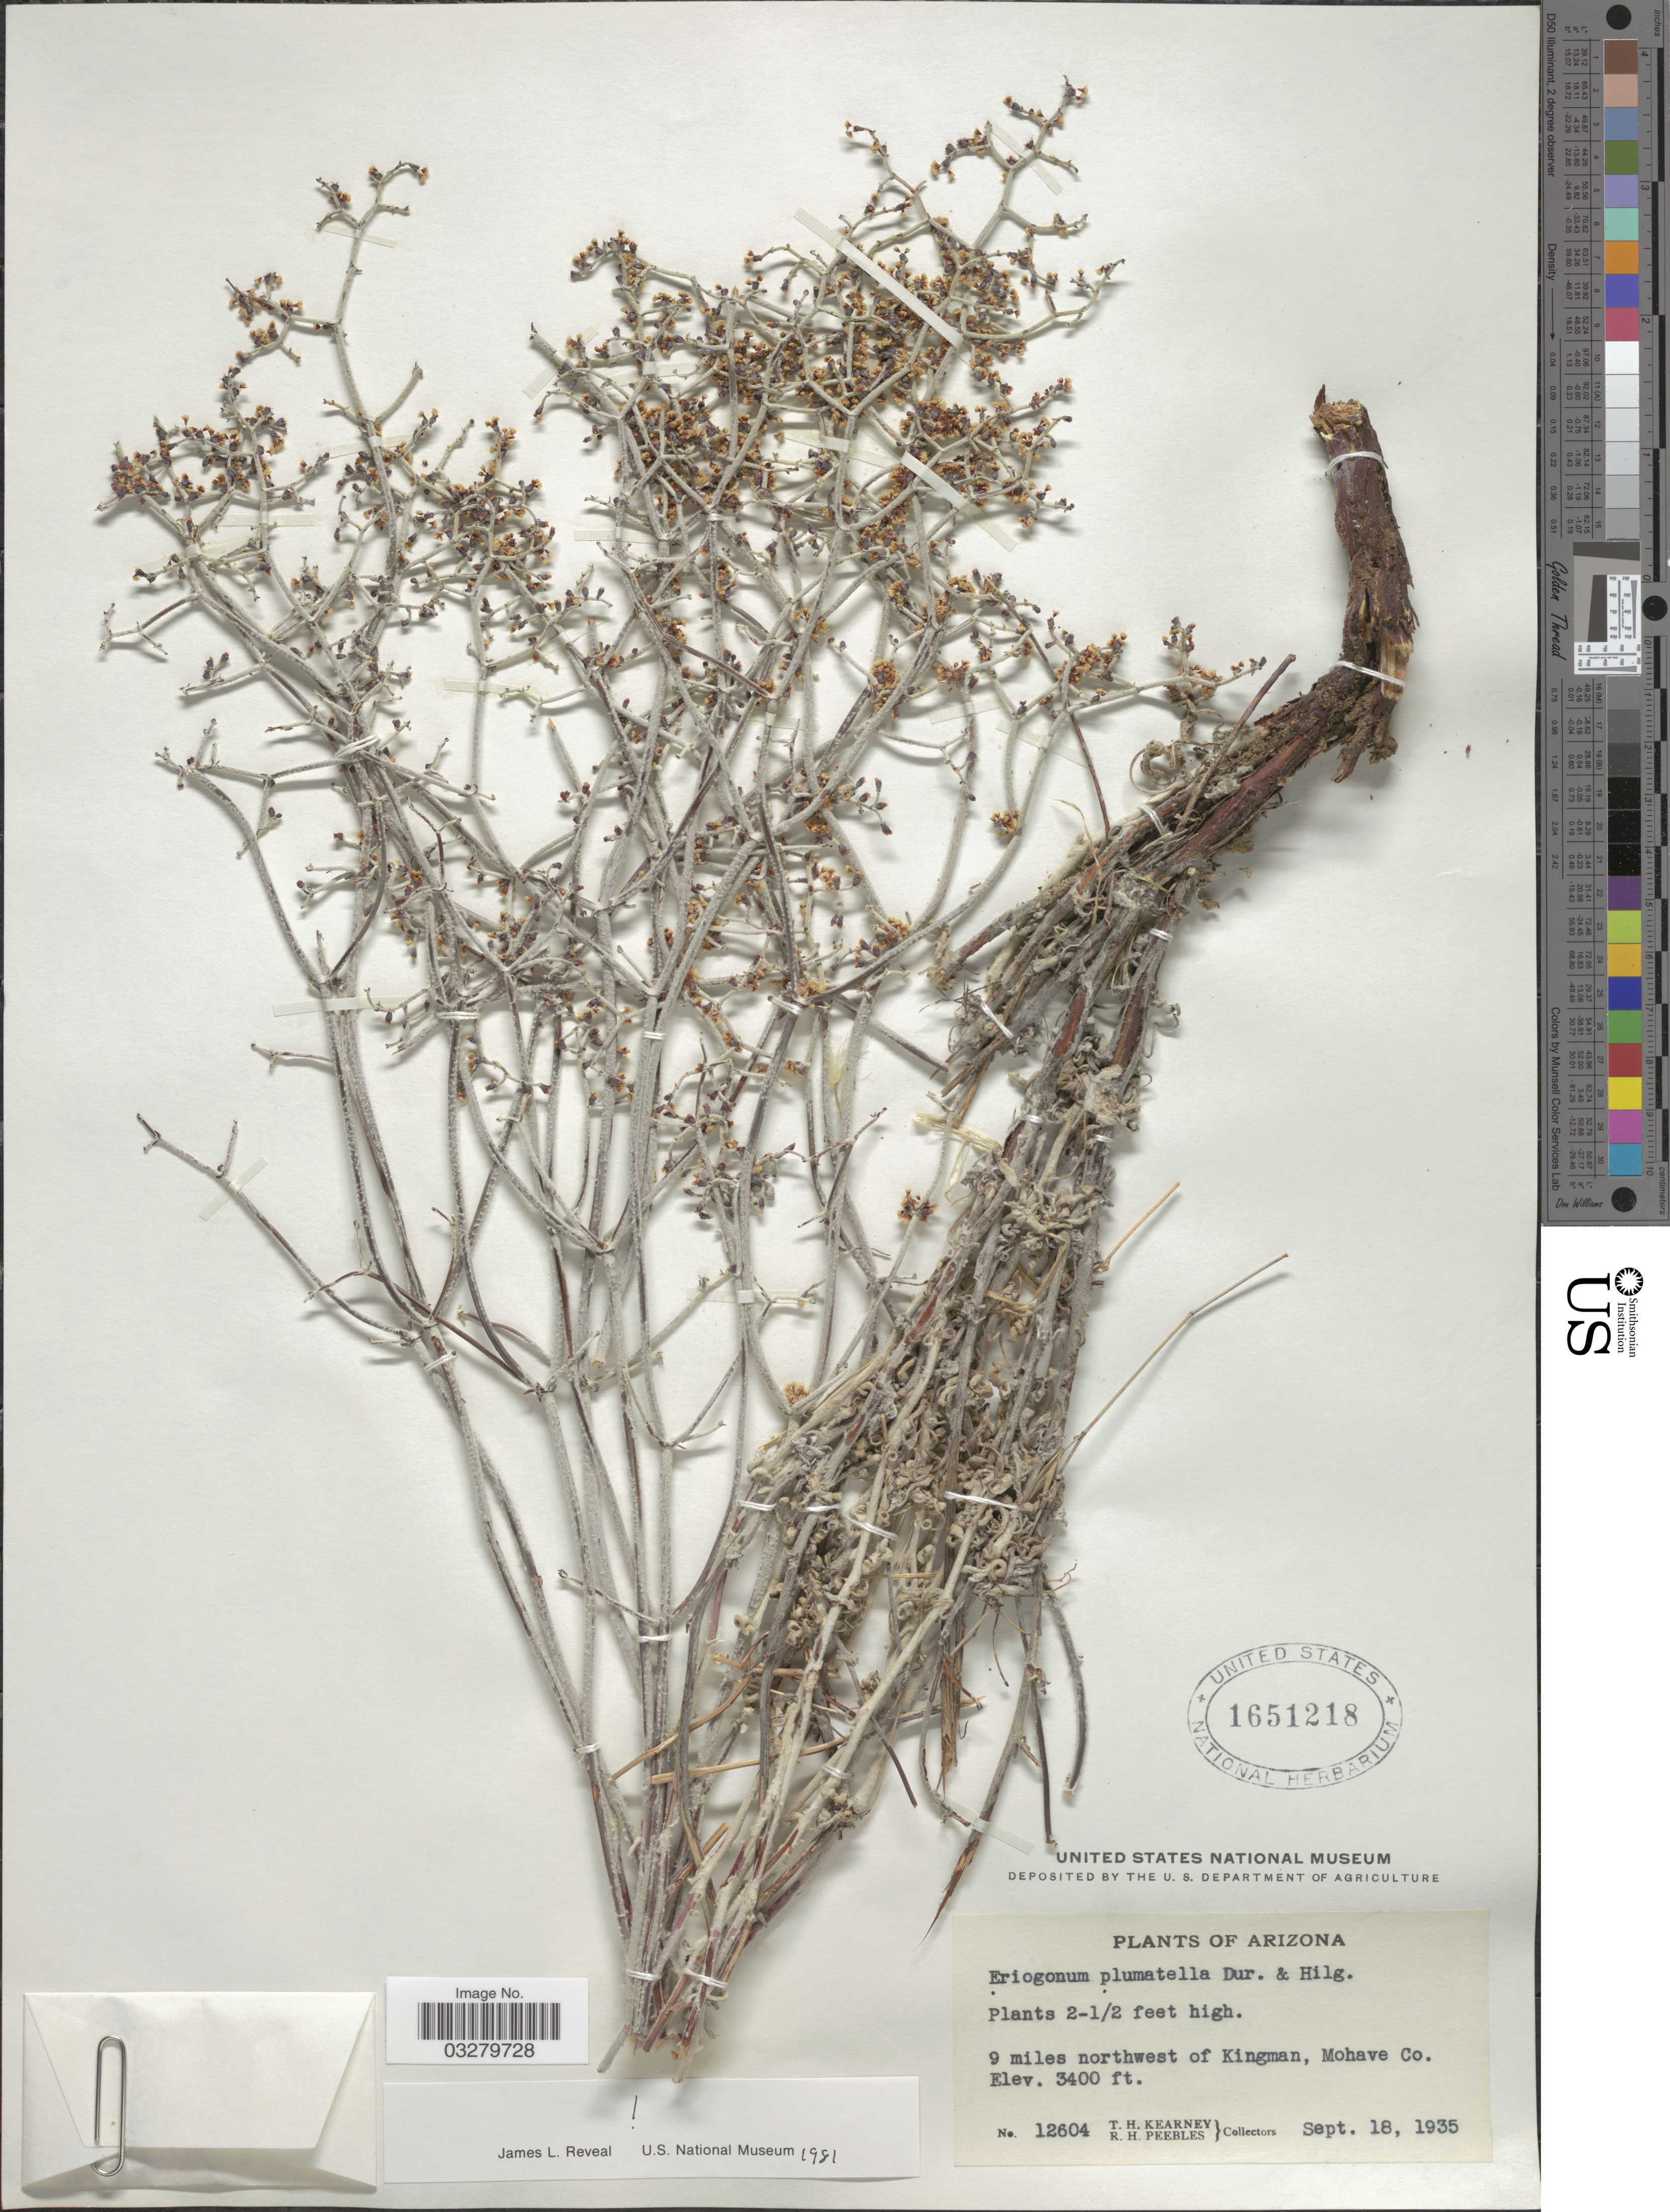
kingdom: Plantae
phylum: Tracheophyta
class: Magnoliopsida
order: Caryophyllales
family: Polygonaceae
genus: Eriogonum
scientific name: Eriogonum plumatella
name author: Durand & Hilg.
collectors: T. H. Kearney & R. H. Peebles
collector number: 12604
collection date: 1935-09-18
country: United States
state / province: Arizona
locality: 9 miles northwest of Kingman, Mohave Co.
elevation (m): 1036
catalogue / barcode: US 1651218